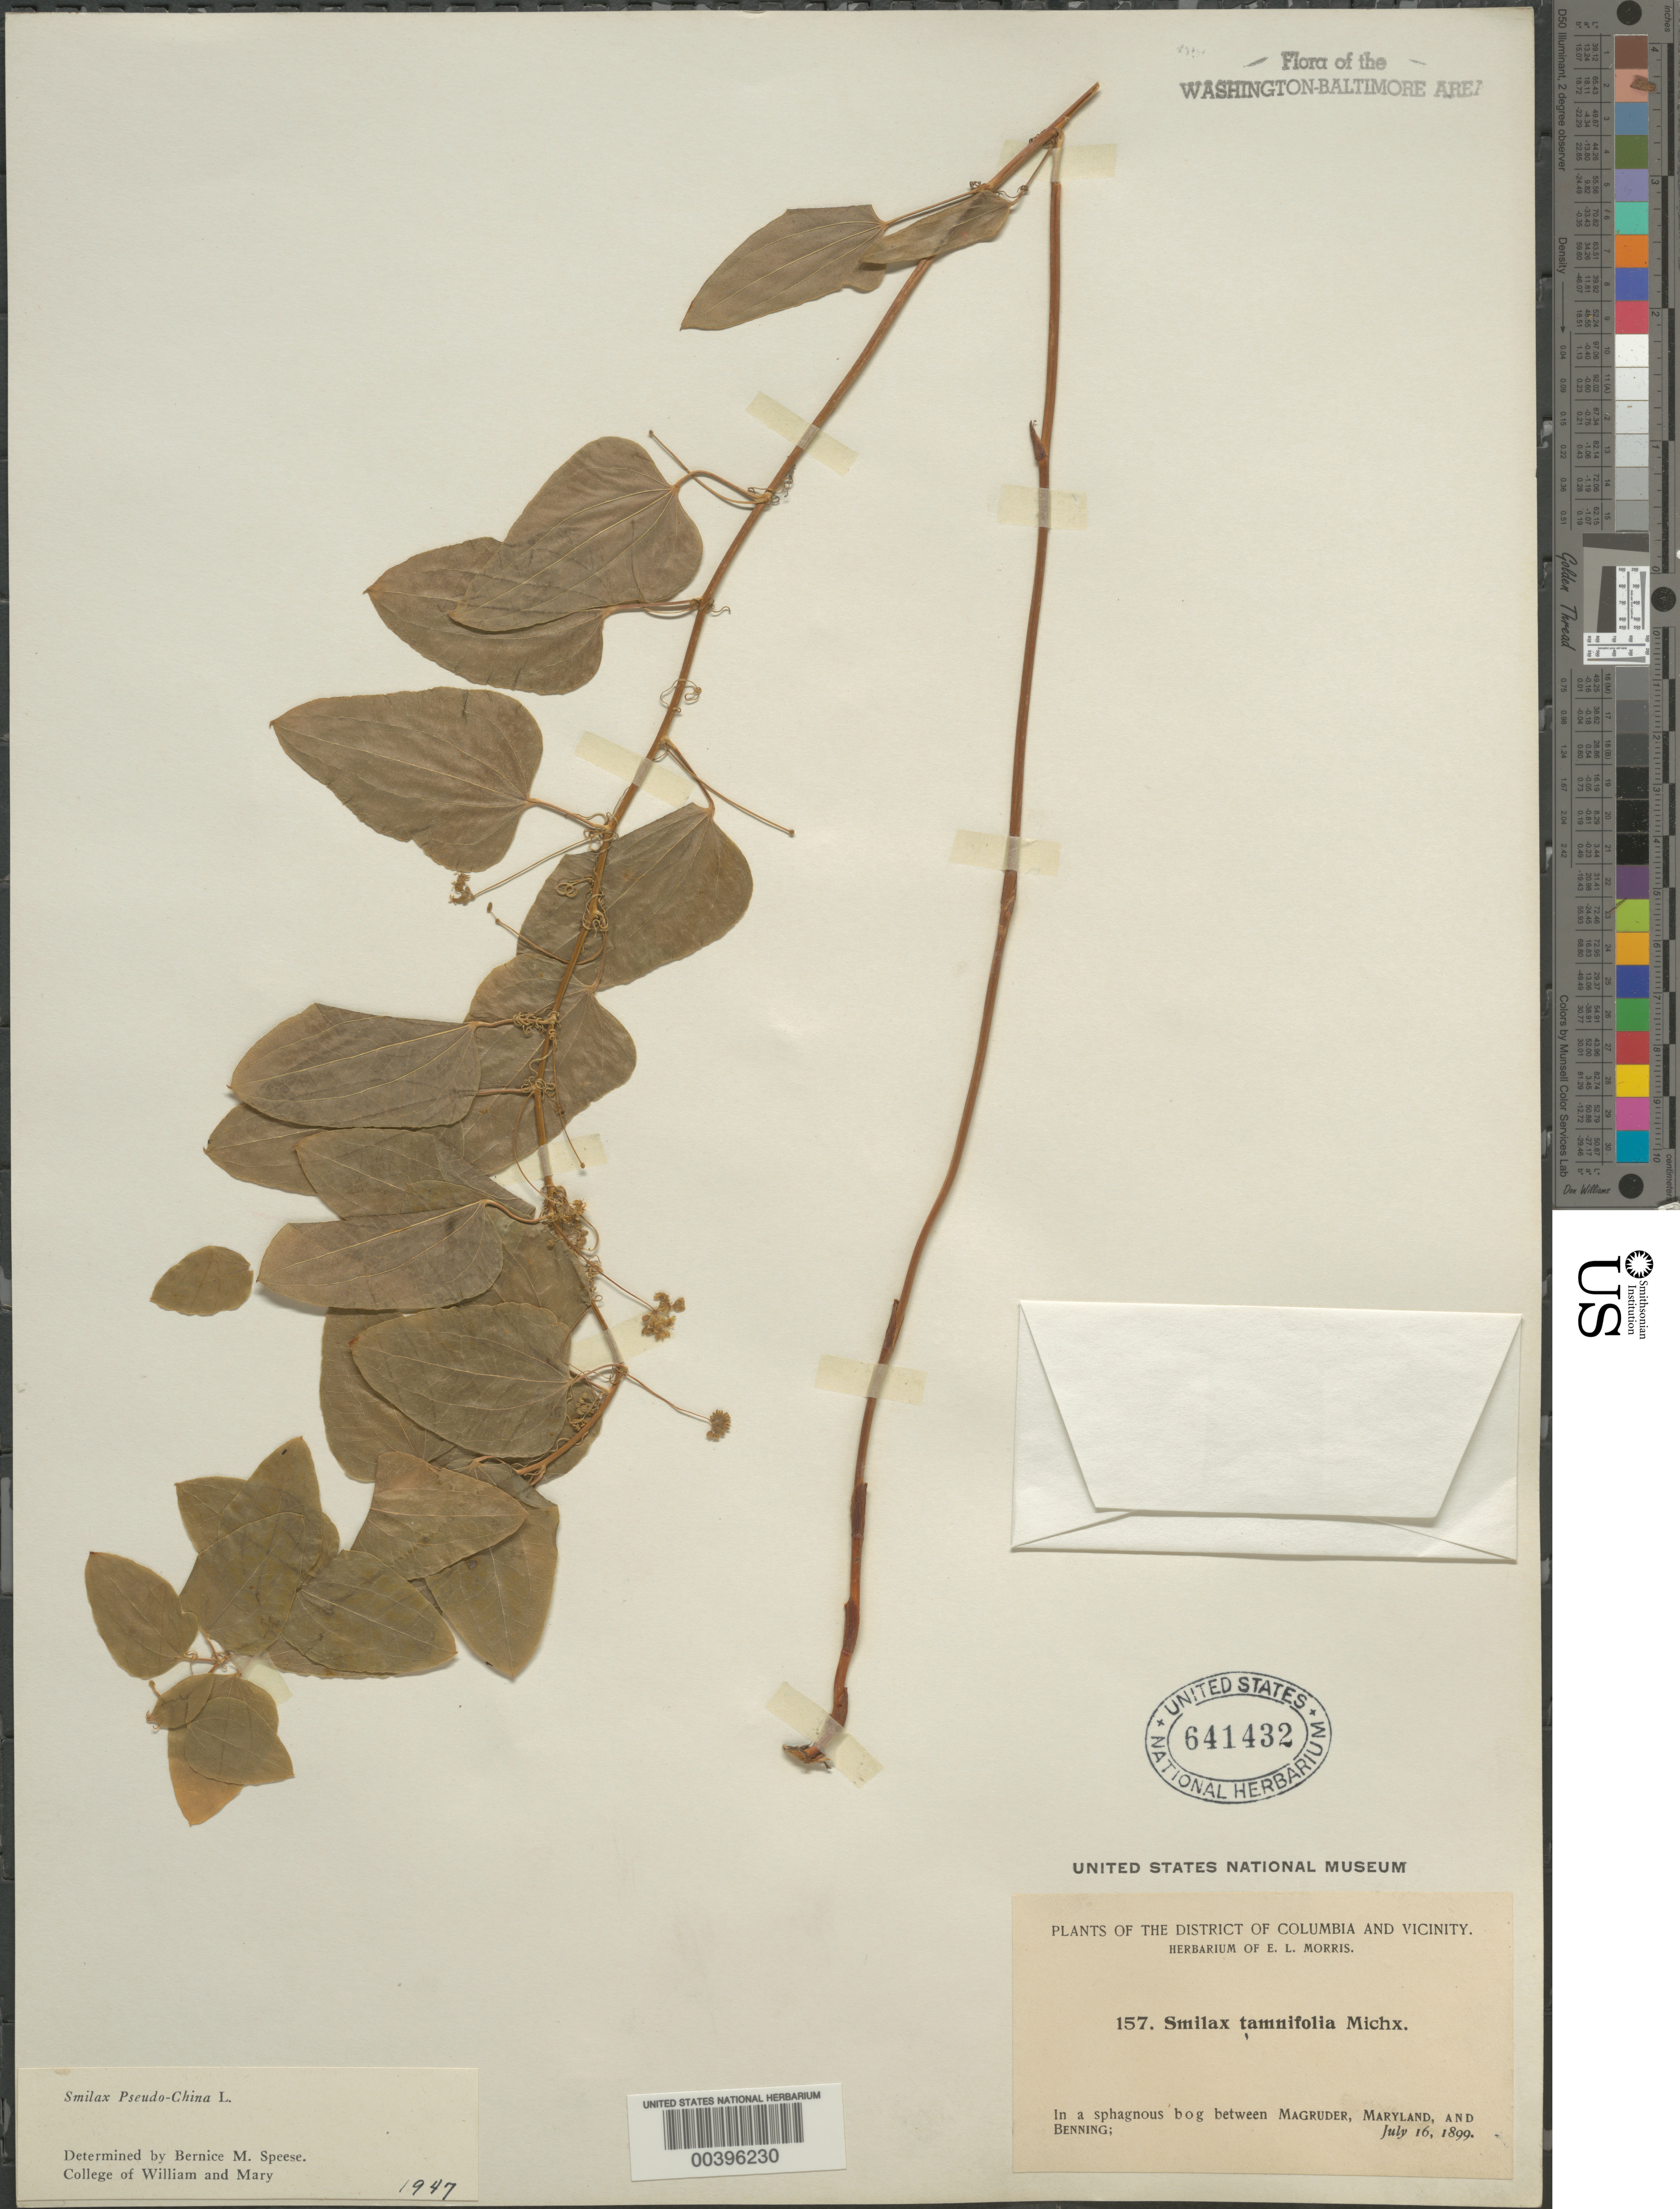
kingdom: Plantae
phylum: Tracheophyta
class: Liliopsida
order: Liliales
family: Smilacaceae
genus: Smilax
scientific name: Smilax pseudochina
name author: L.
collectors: E. L. Morris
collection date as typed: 16 Jul 1899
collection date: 1899-07-16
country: United States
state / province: Maryland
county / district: Prince George's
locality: Between Magruder and Benning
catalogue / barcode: US 641432